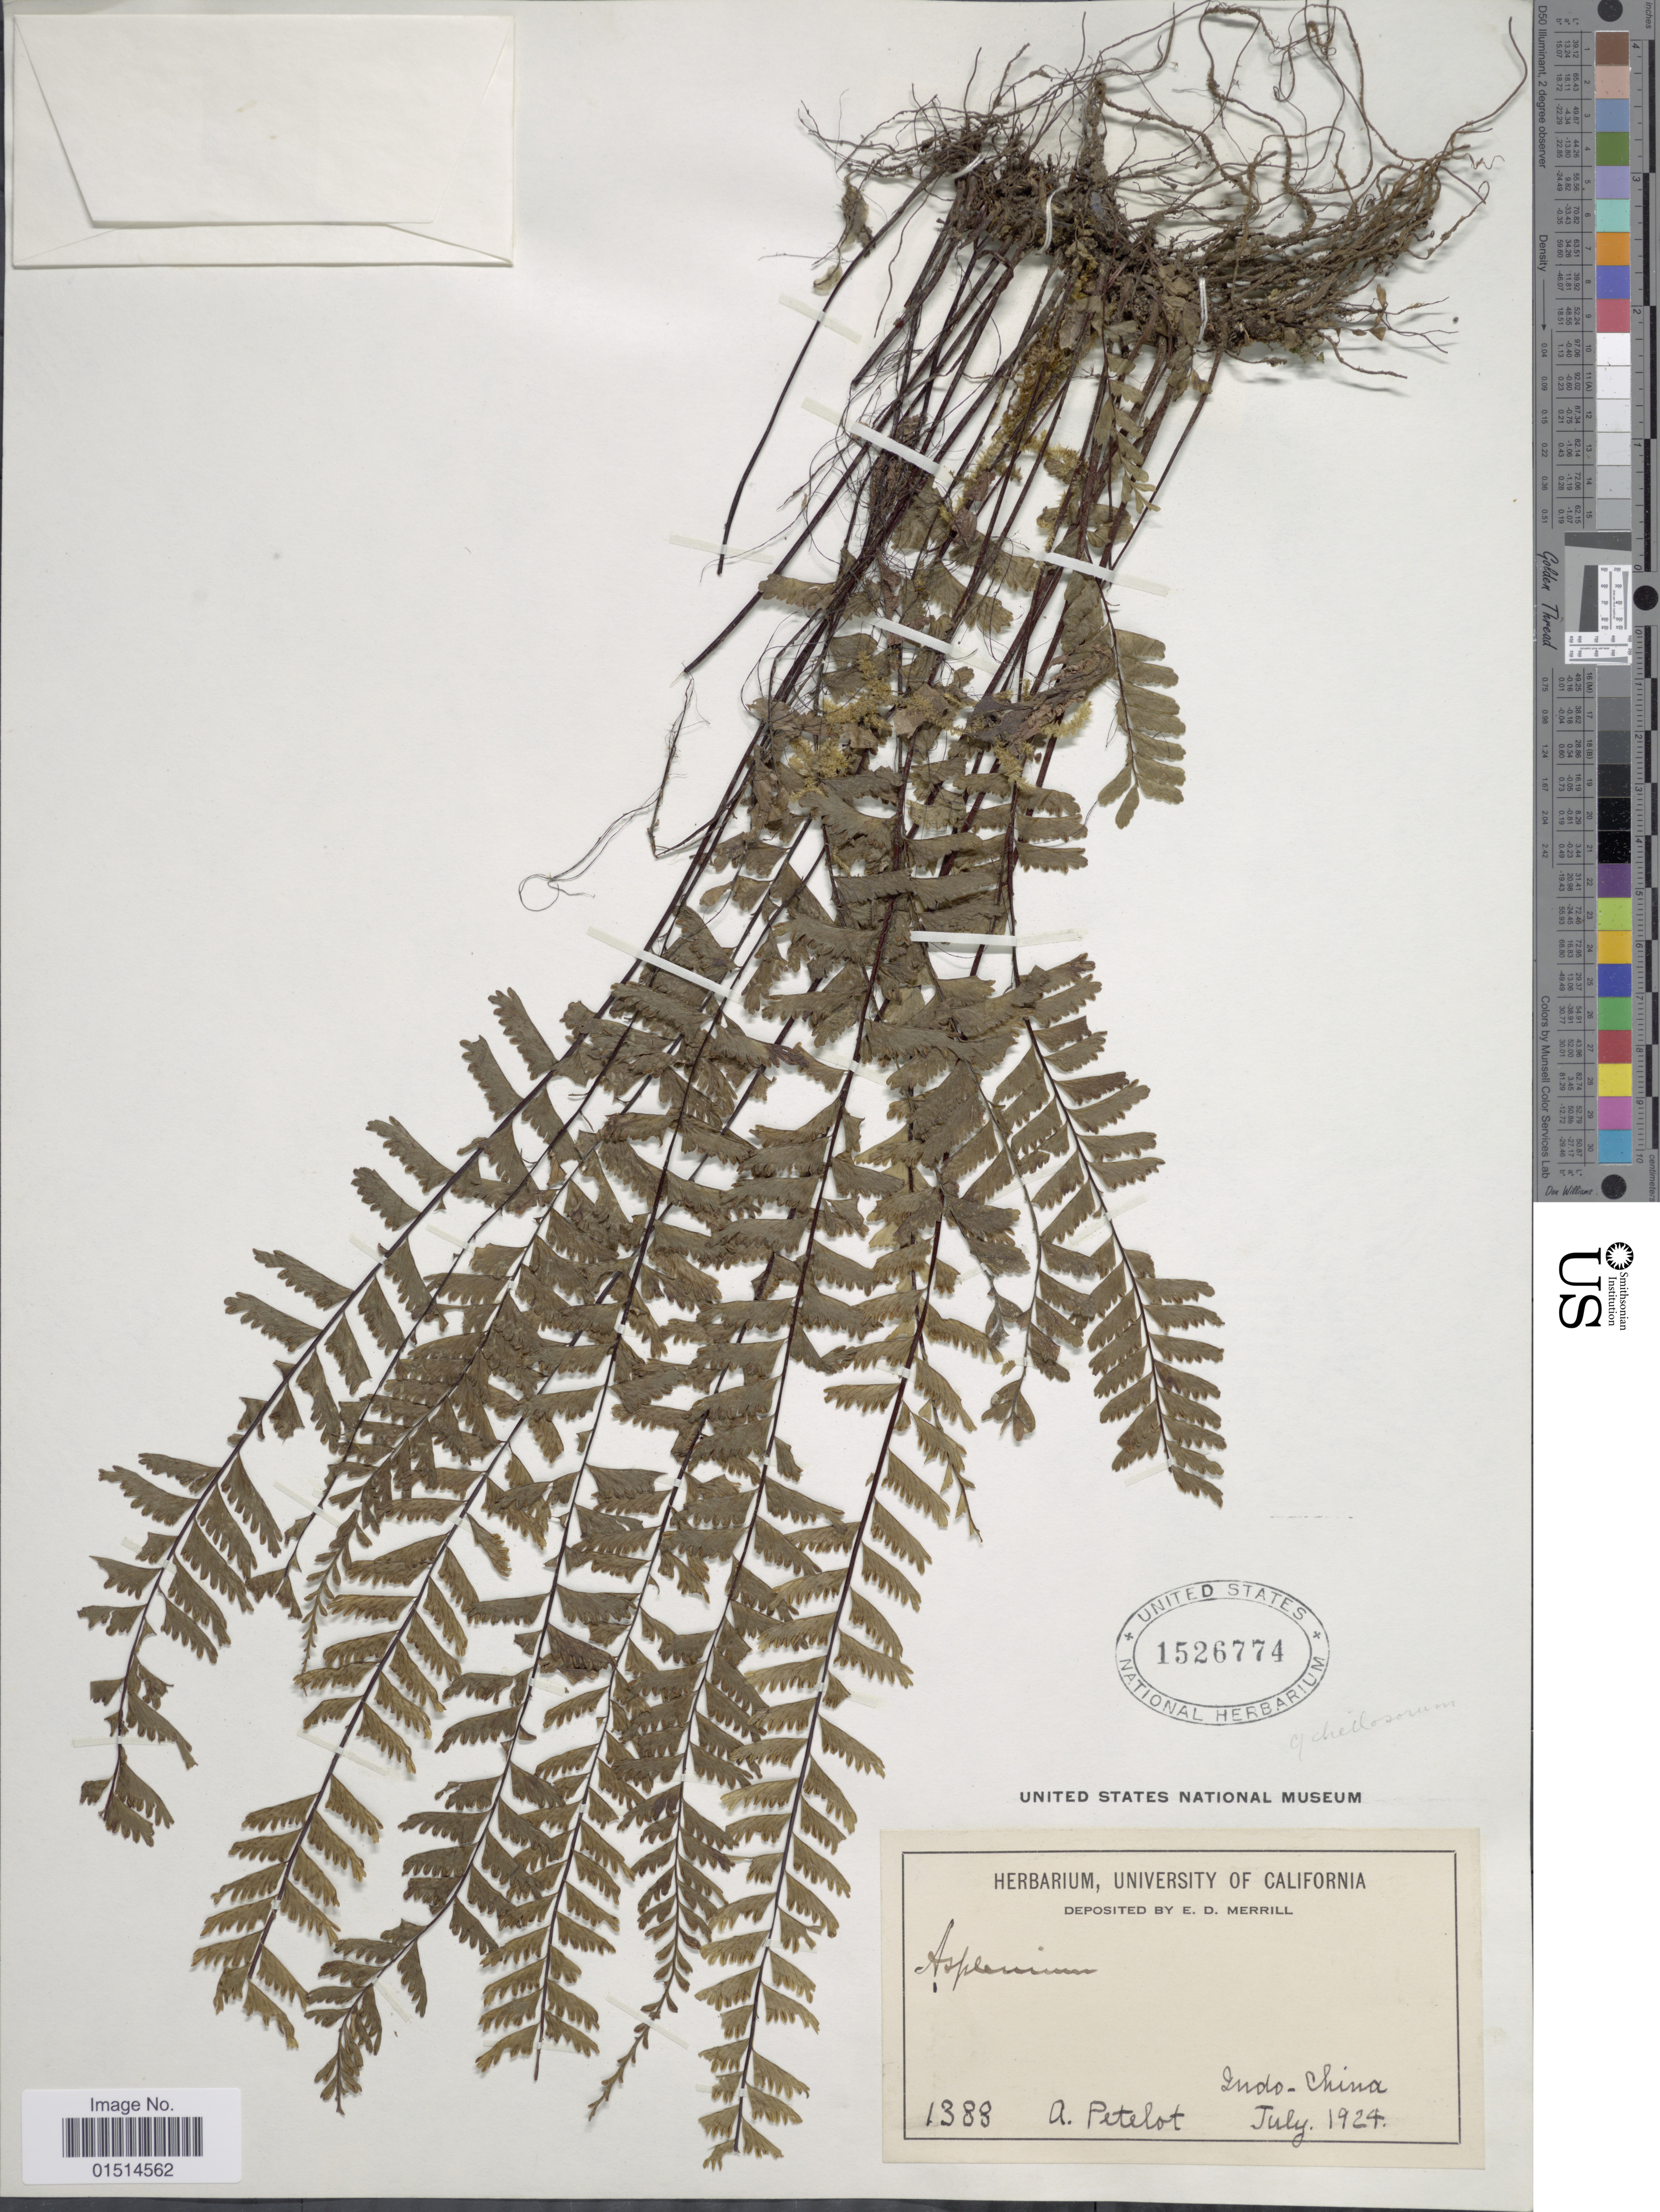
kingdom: Plantae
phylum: Tracheophyta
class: Polypodiopsida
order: Polypodiales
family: Aspleniaceae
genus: Asplenium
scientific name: Asplenium cheilosorum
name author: Kunze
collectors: A. Petelot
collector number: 1388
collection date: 1924-07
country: Vietnam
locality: Indo-China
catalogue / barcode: US 1526774